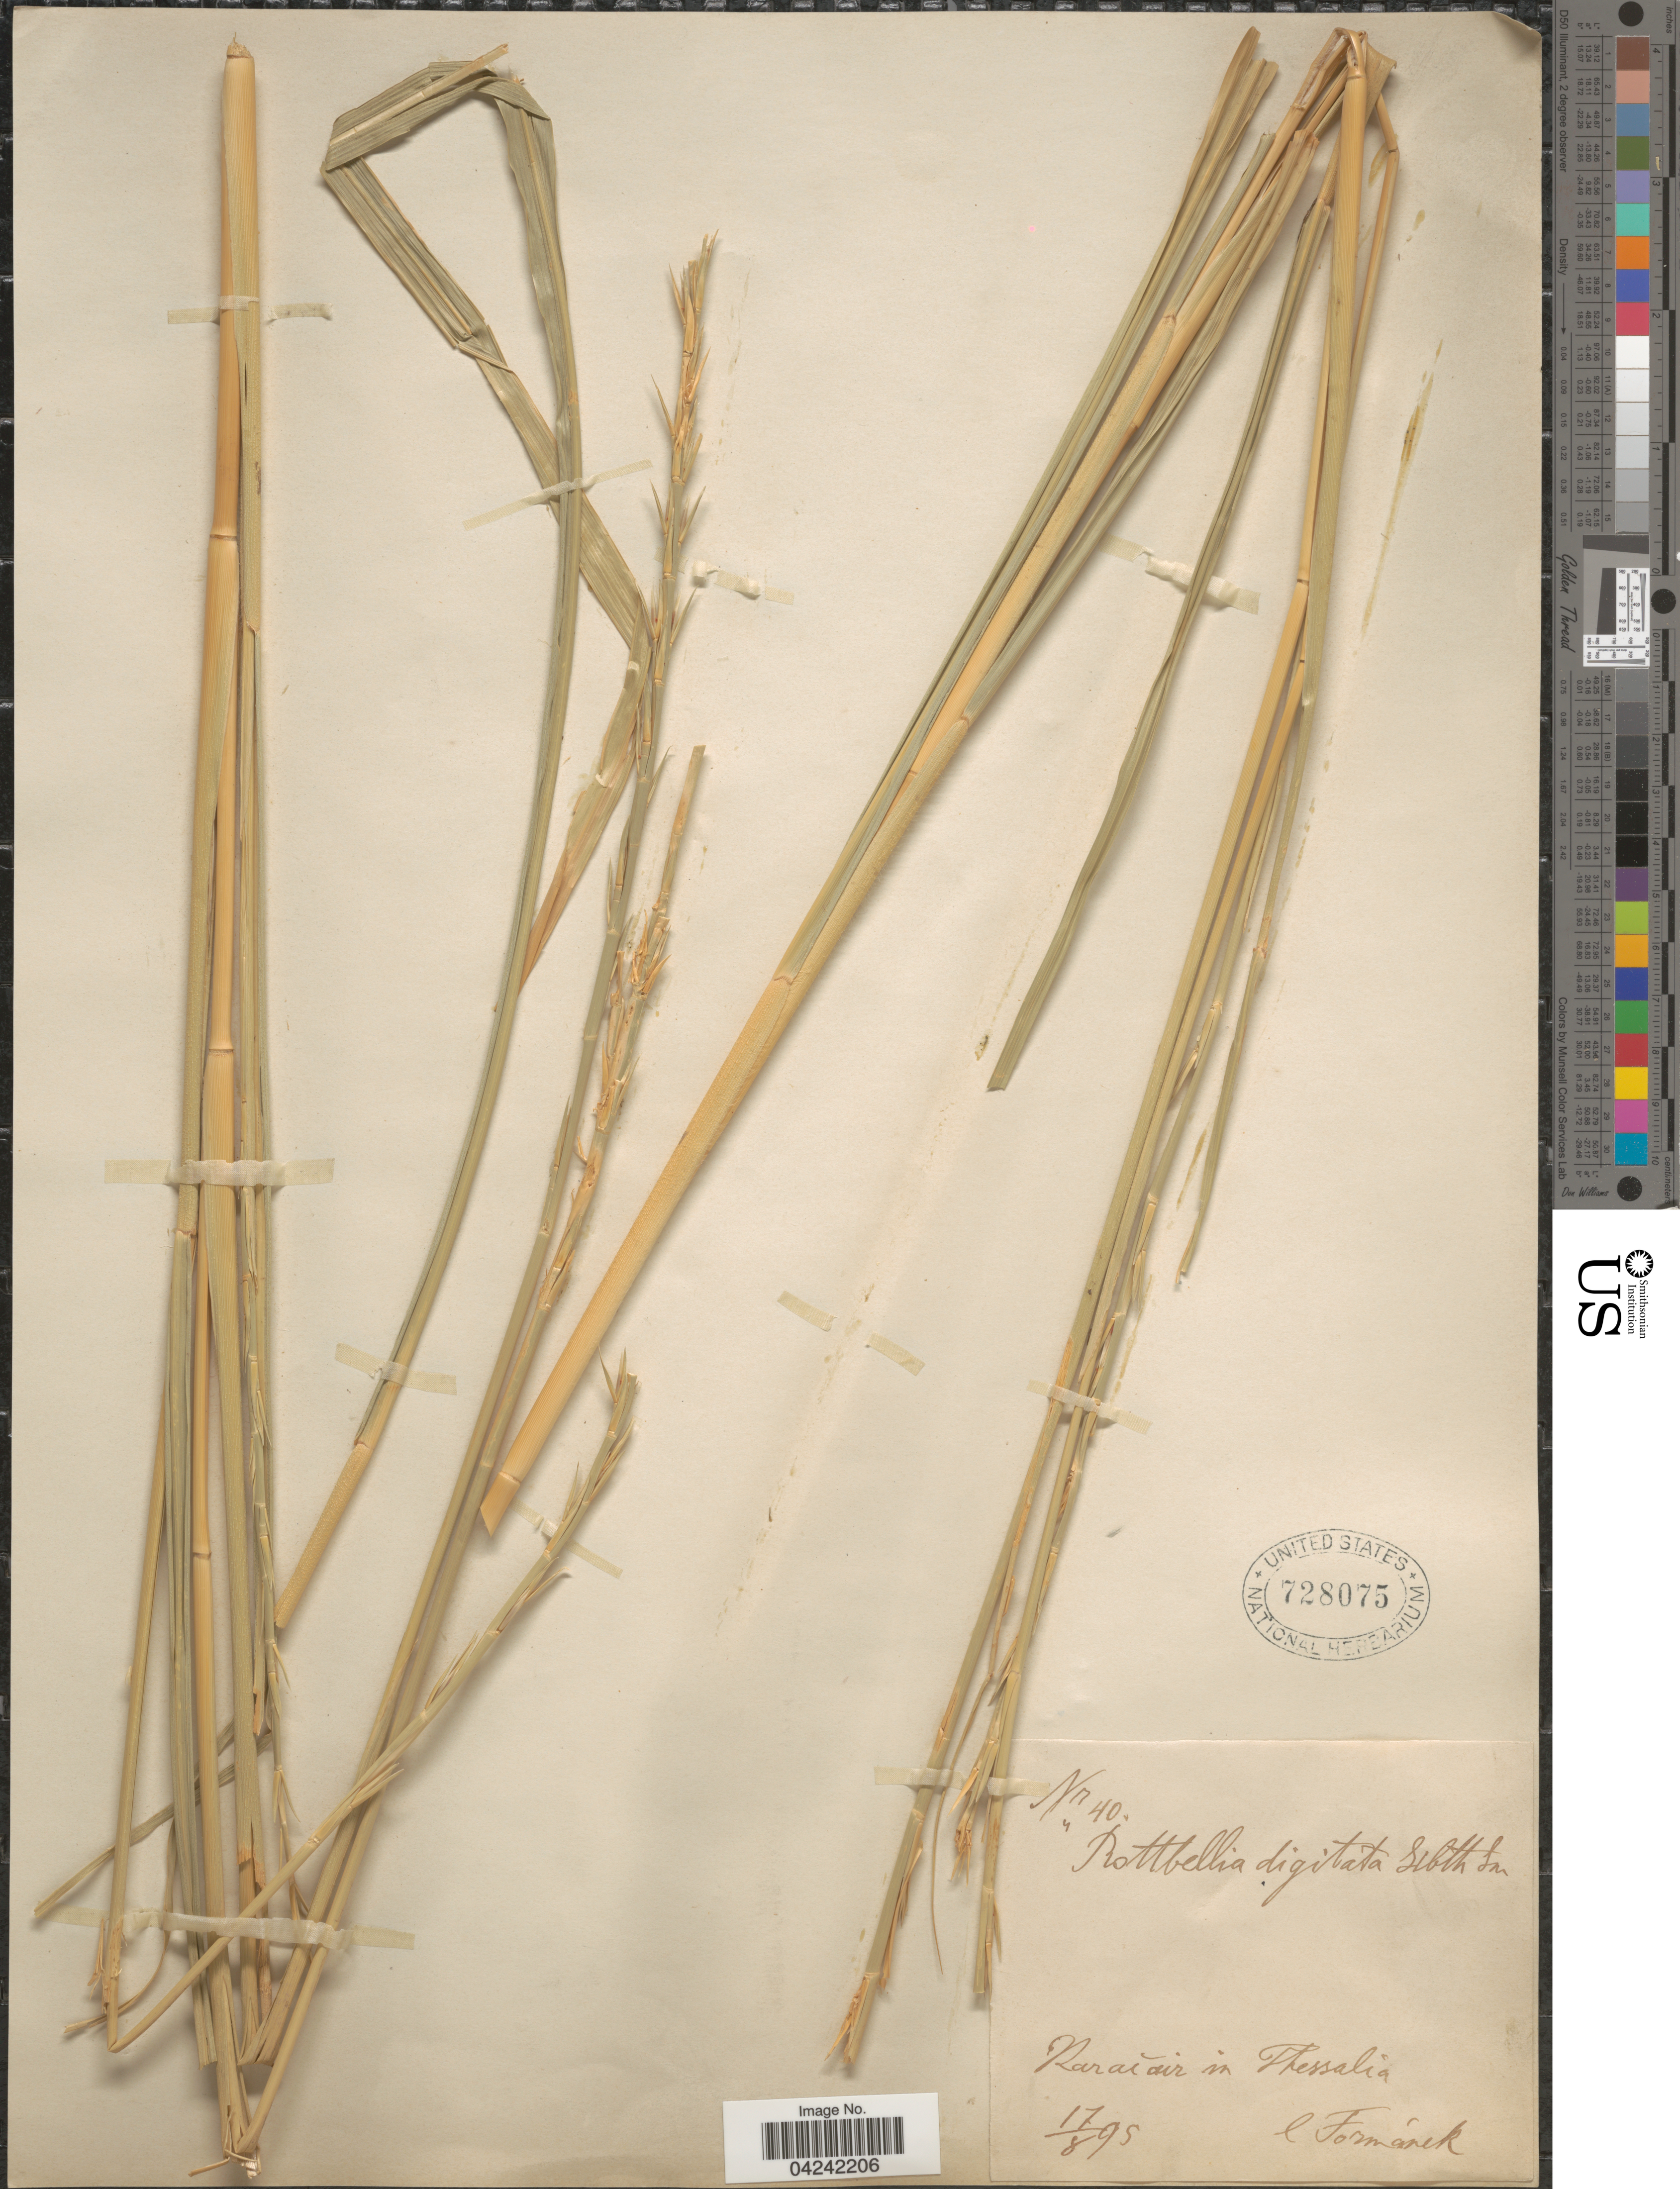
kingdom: Plantae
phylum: Tracheophyta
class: Liliopsida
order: Poales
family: Poaceae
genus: Phacelurus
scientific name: Phacelurus digitatus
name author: (Sibth. & Sm.) Griseb.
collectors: L. Formanek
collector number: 40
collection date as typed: Transcribed d/m/y: 17/8/95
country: Greece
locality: Rartair in Thessalia.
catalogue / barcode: US 728075